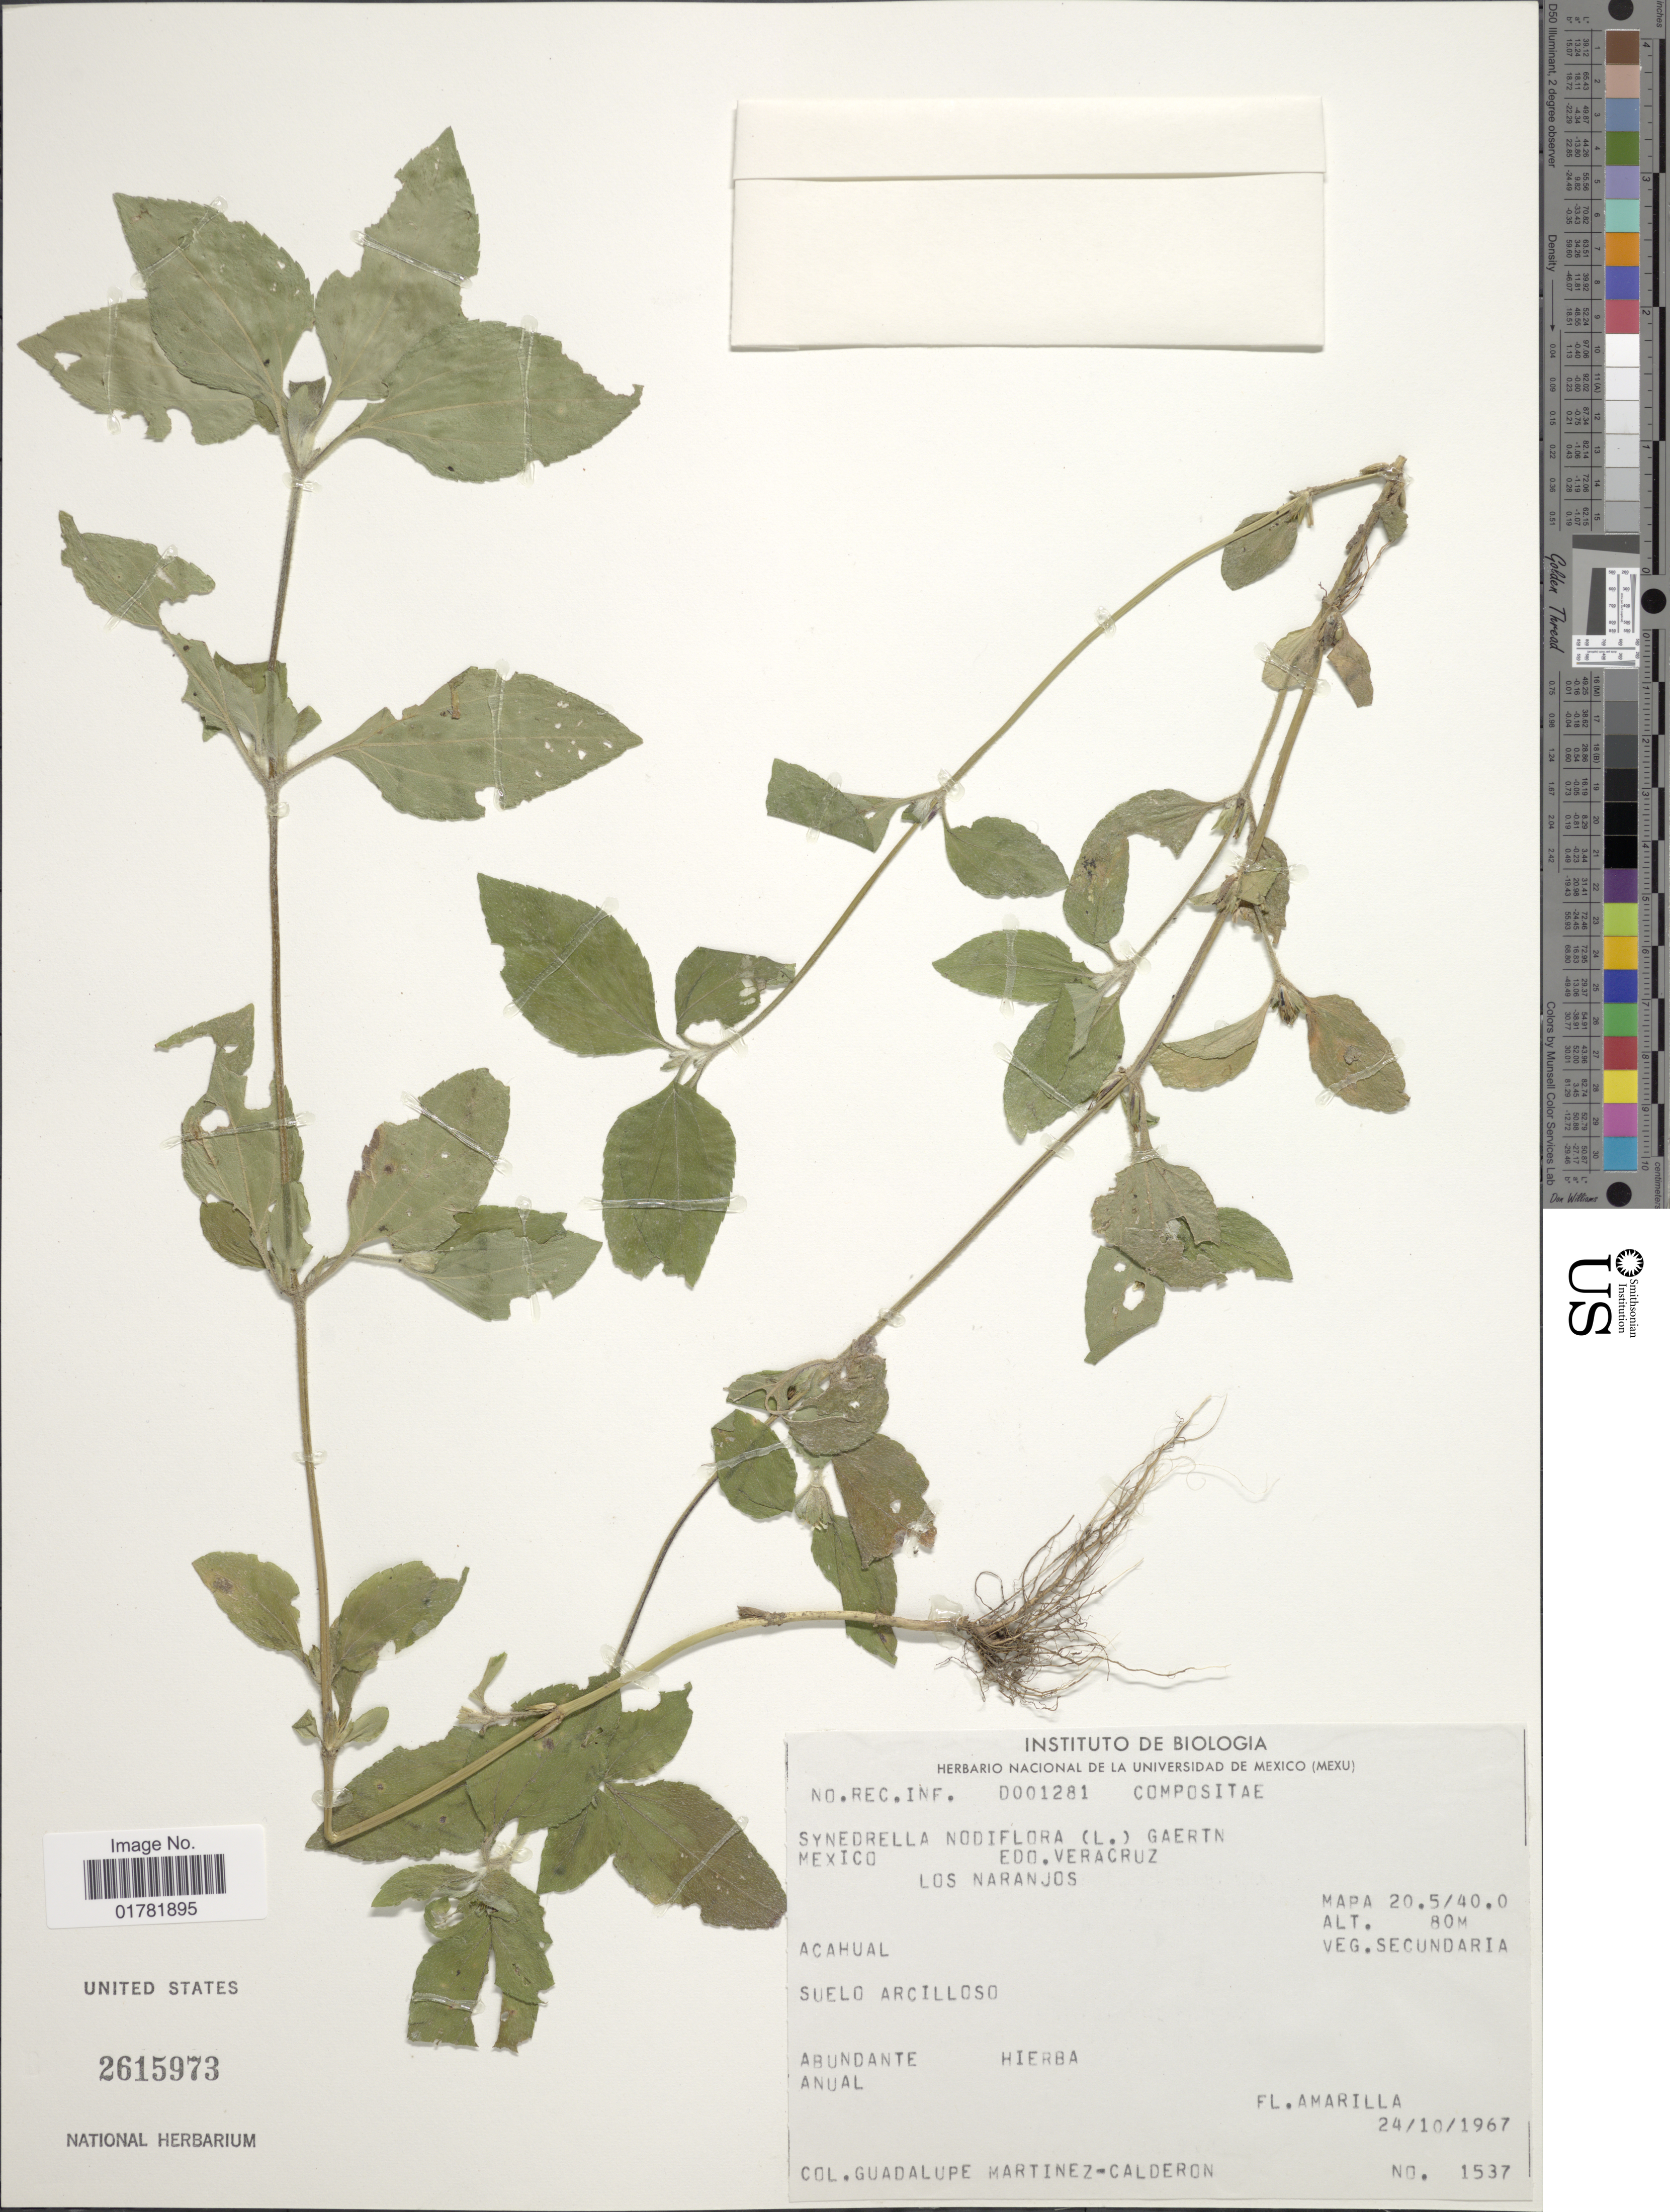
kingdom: Plantae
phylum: Tracheophyta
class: Magnoliopsida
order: Asterales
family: Asteraceae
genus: Synedrella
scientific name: Synedrella nodiflora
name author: (L.) Gaertn.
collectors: G. Martinez C.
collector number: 1537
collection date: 1967-10-24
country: Mexico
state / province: Veracruz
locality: Edo Veracruz, Los Naranjos, Acahual, Suelo Arciloso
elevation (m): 80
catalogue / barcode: US 2615973